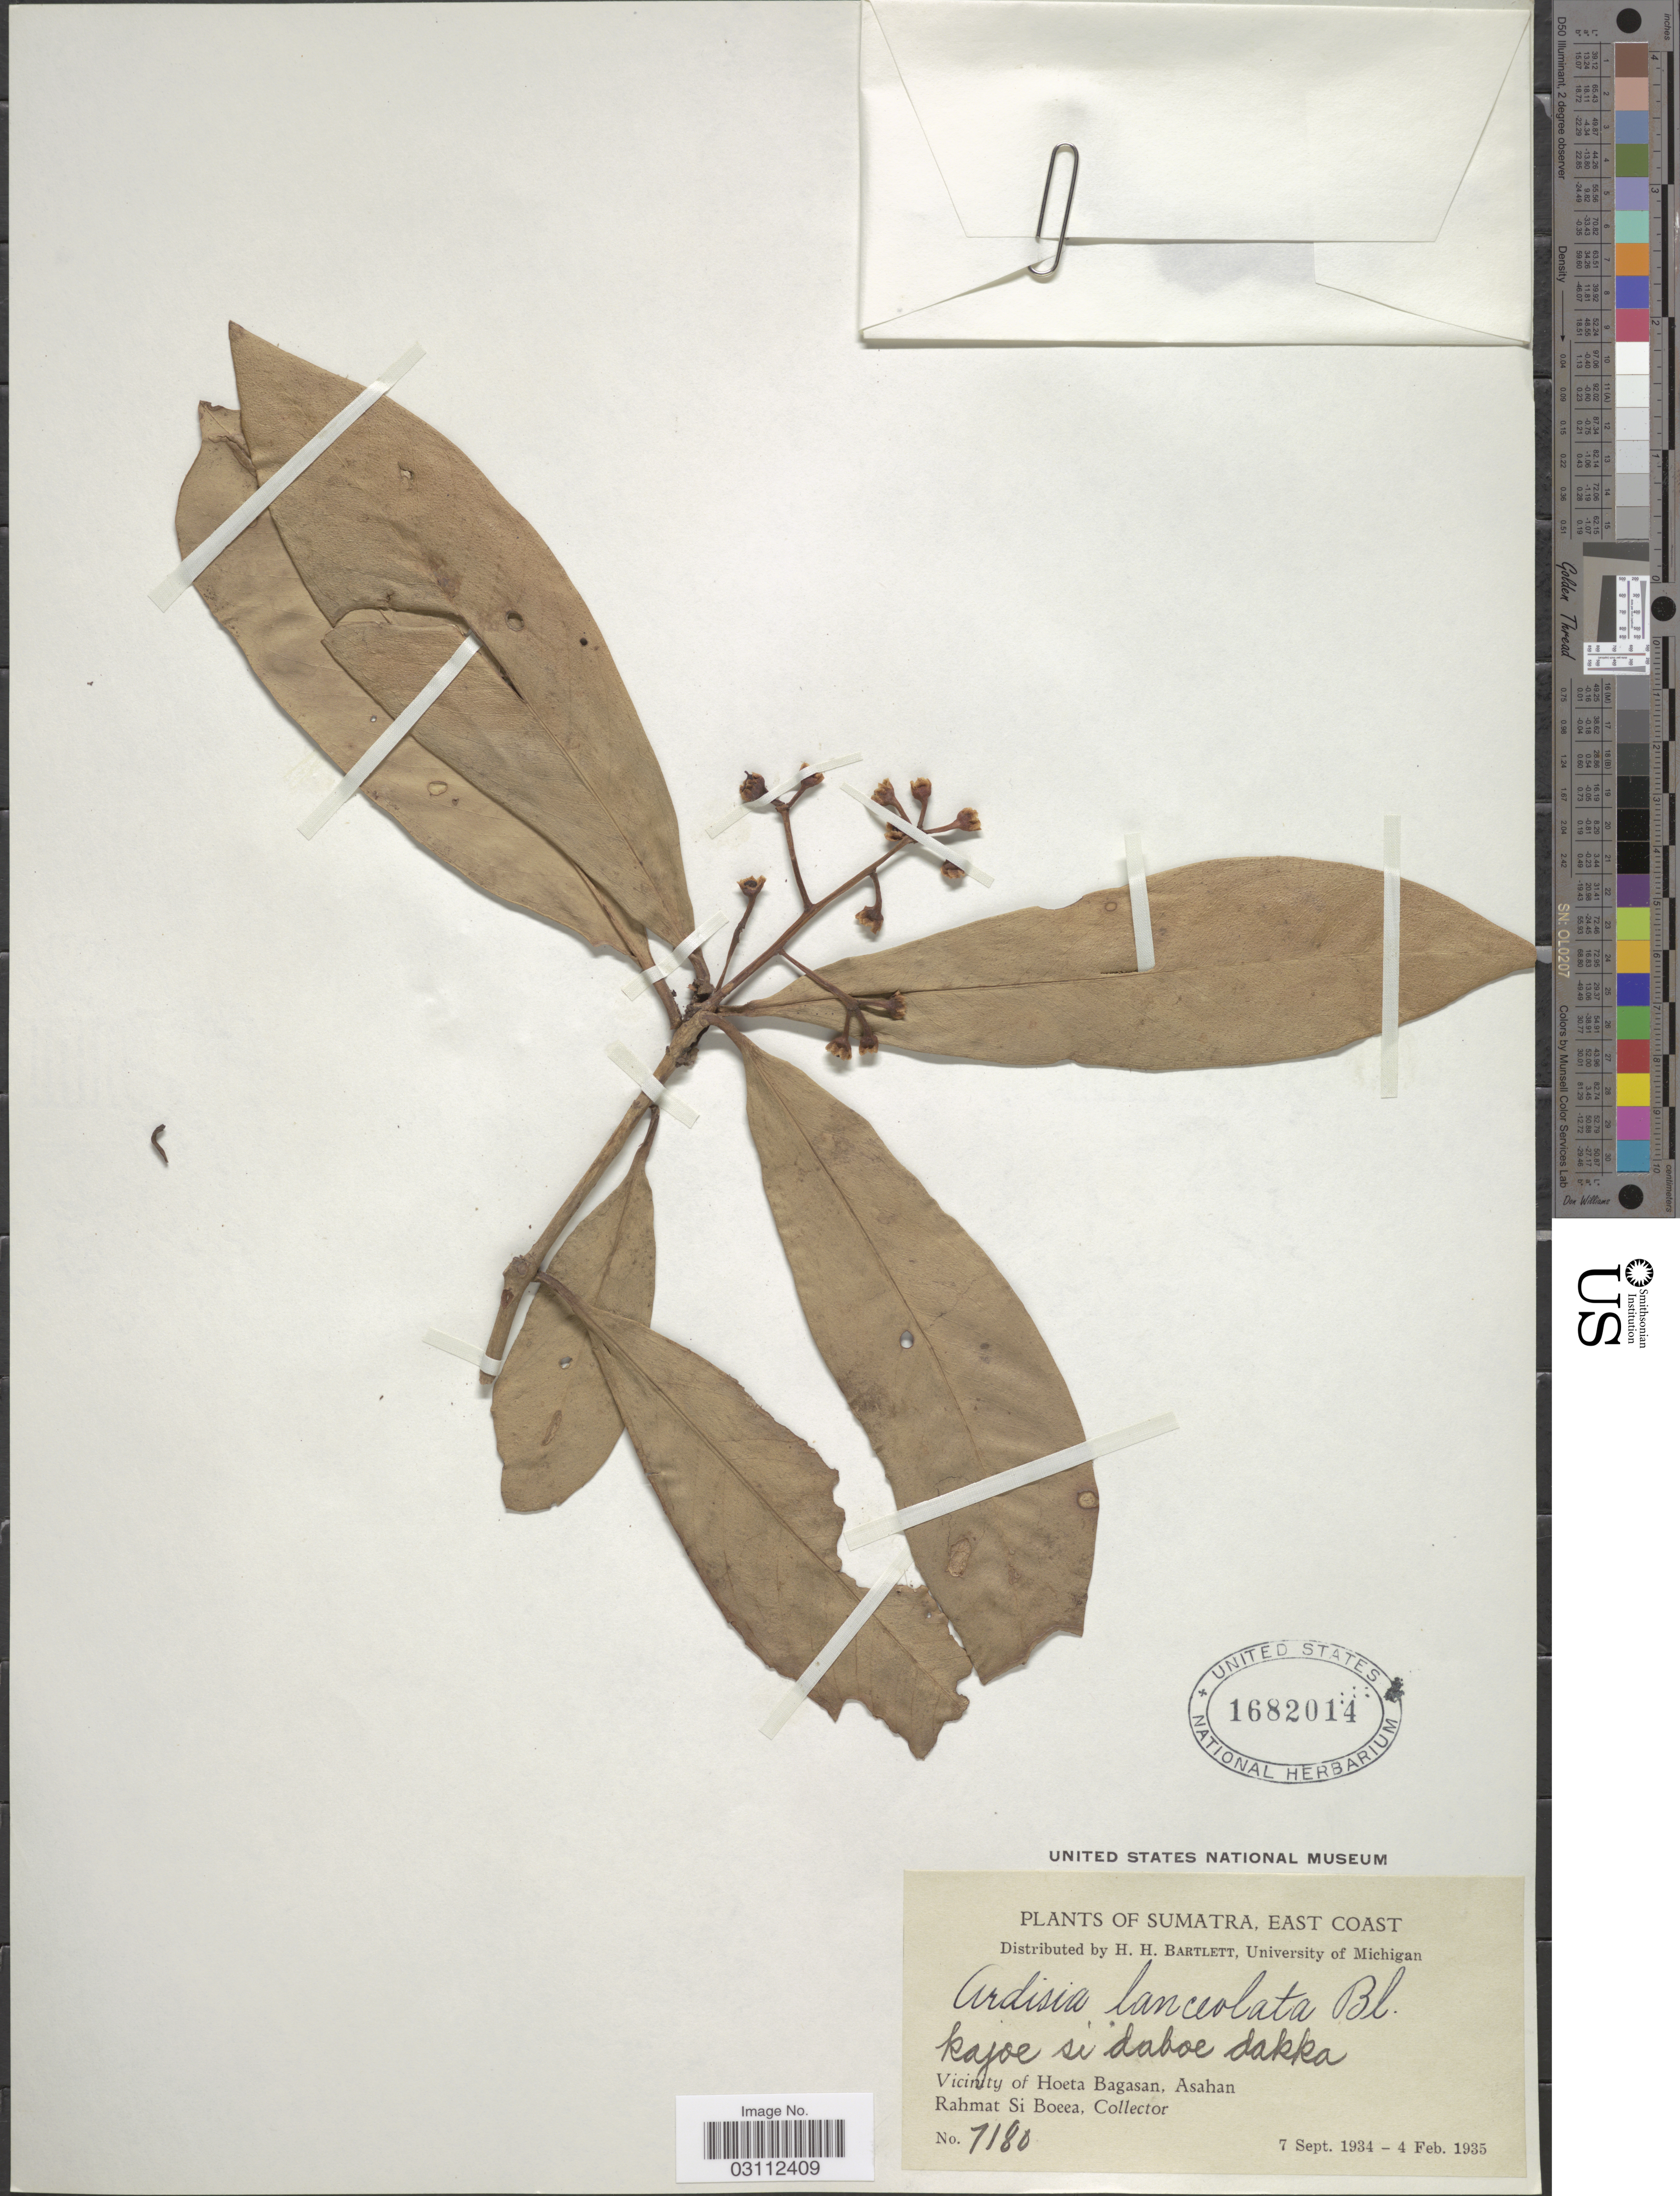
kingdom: Plantae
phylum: Tracheophyta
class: Magnoliopsida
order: Ericales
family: Primulaceae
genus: Ardisia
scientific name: Ardisia lanceolata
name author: Roxb.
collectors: Rahmat Si Boeea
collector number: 7180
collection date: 1934-09-07/1935-02-04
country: Indonesia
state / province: Sumatra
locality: East Coast. Vicinity of Hoeta Bagasan, Asahan.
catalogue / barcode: US 1682014